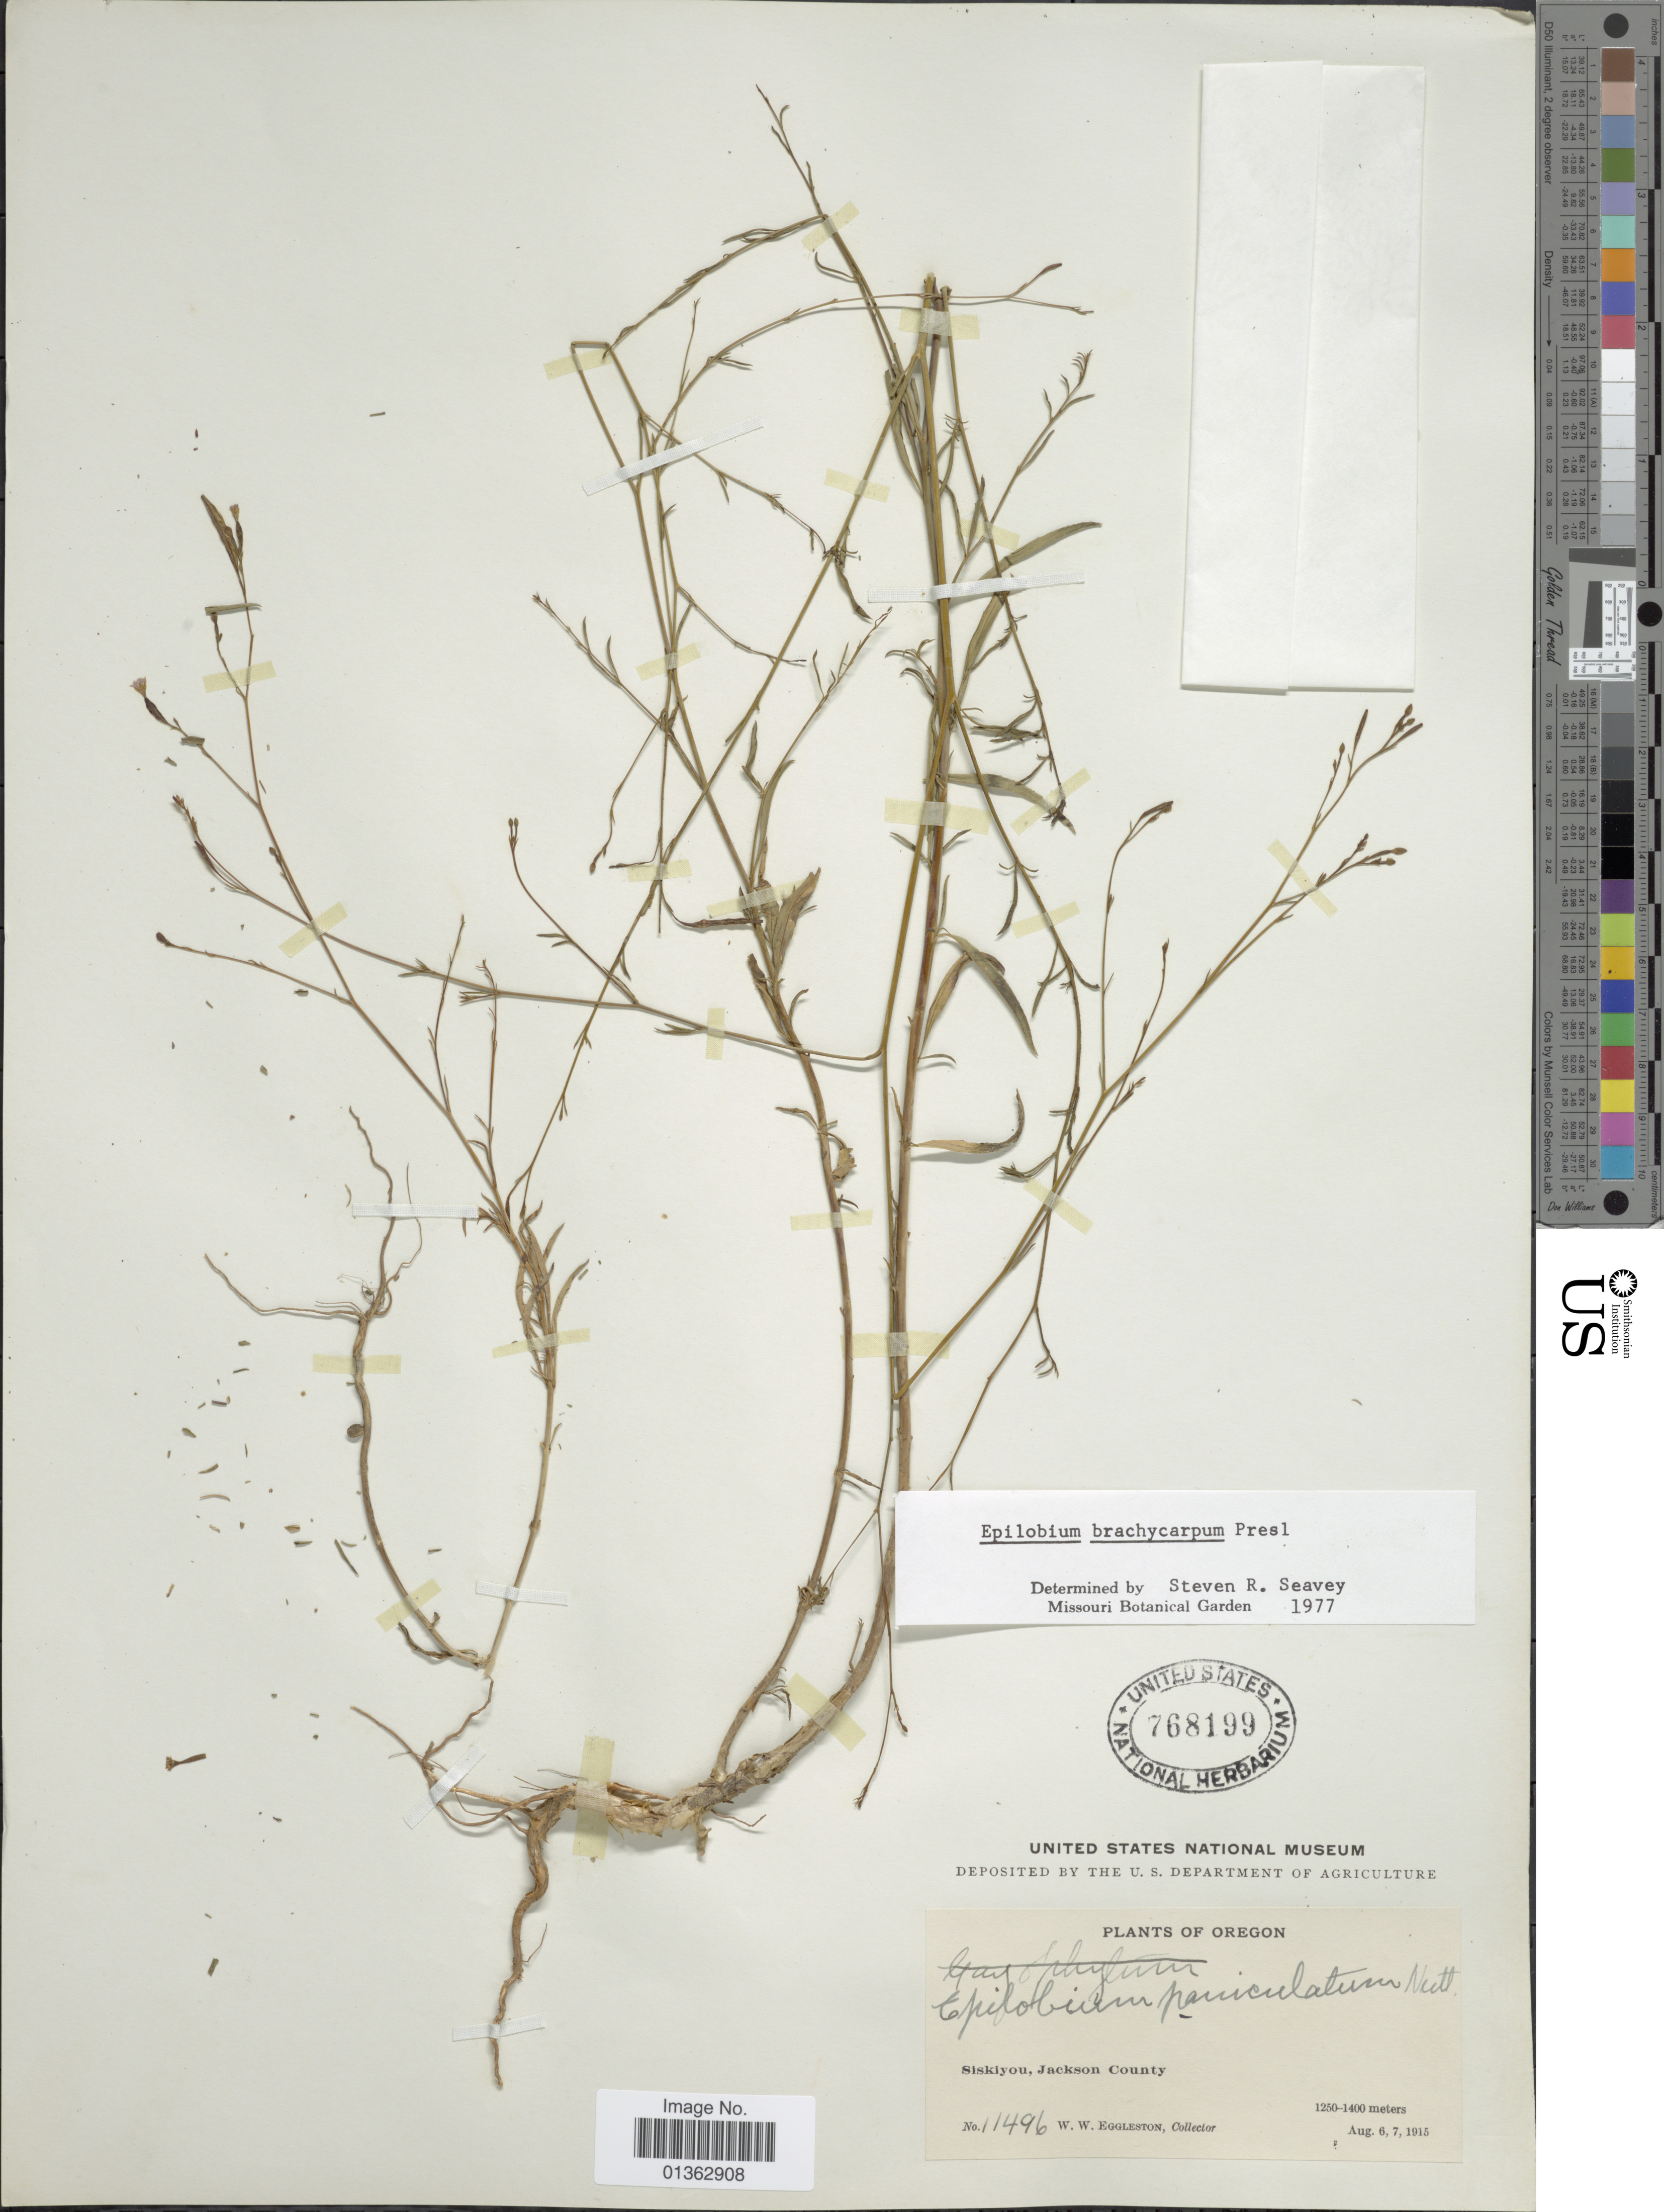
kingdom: Plantae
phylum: Tracheophyta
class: Magnoliopsida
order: Myrtales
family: Onagraceae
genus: Epilobium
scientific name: Epilobium brachycarpum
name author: C. Presl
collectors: W. W. Eggleston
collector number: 11496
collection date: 1915-08-06/1915-08-07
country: United States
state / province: Oregon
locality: Siskiyou, Jackson County.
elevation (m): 1250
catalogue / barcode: US 768199